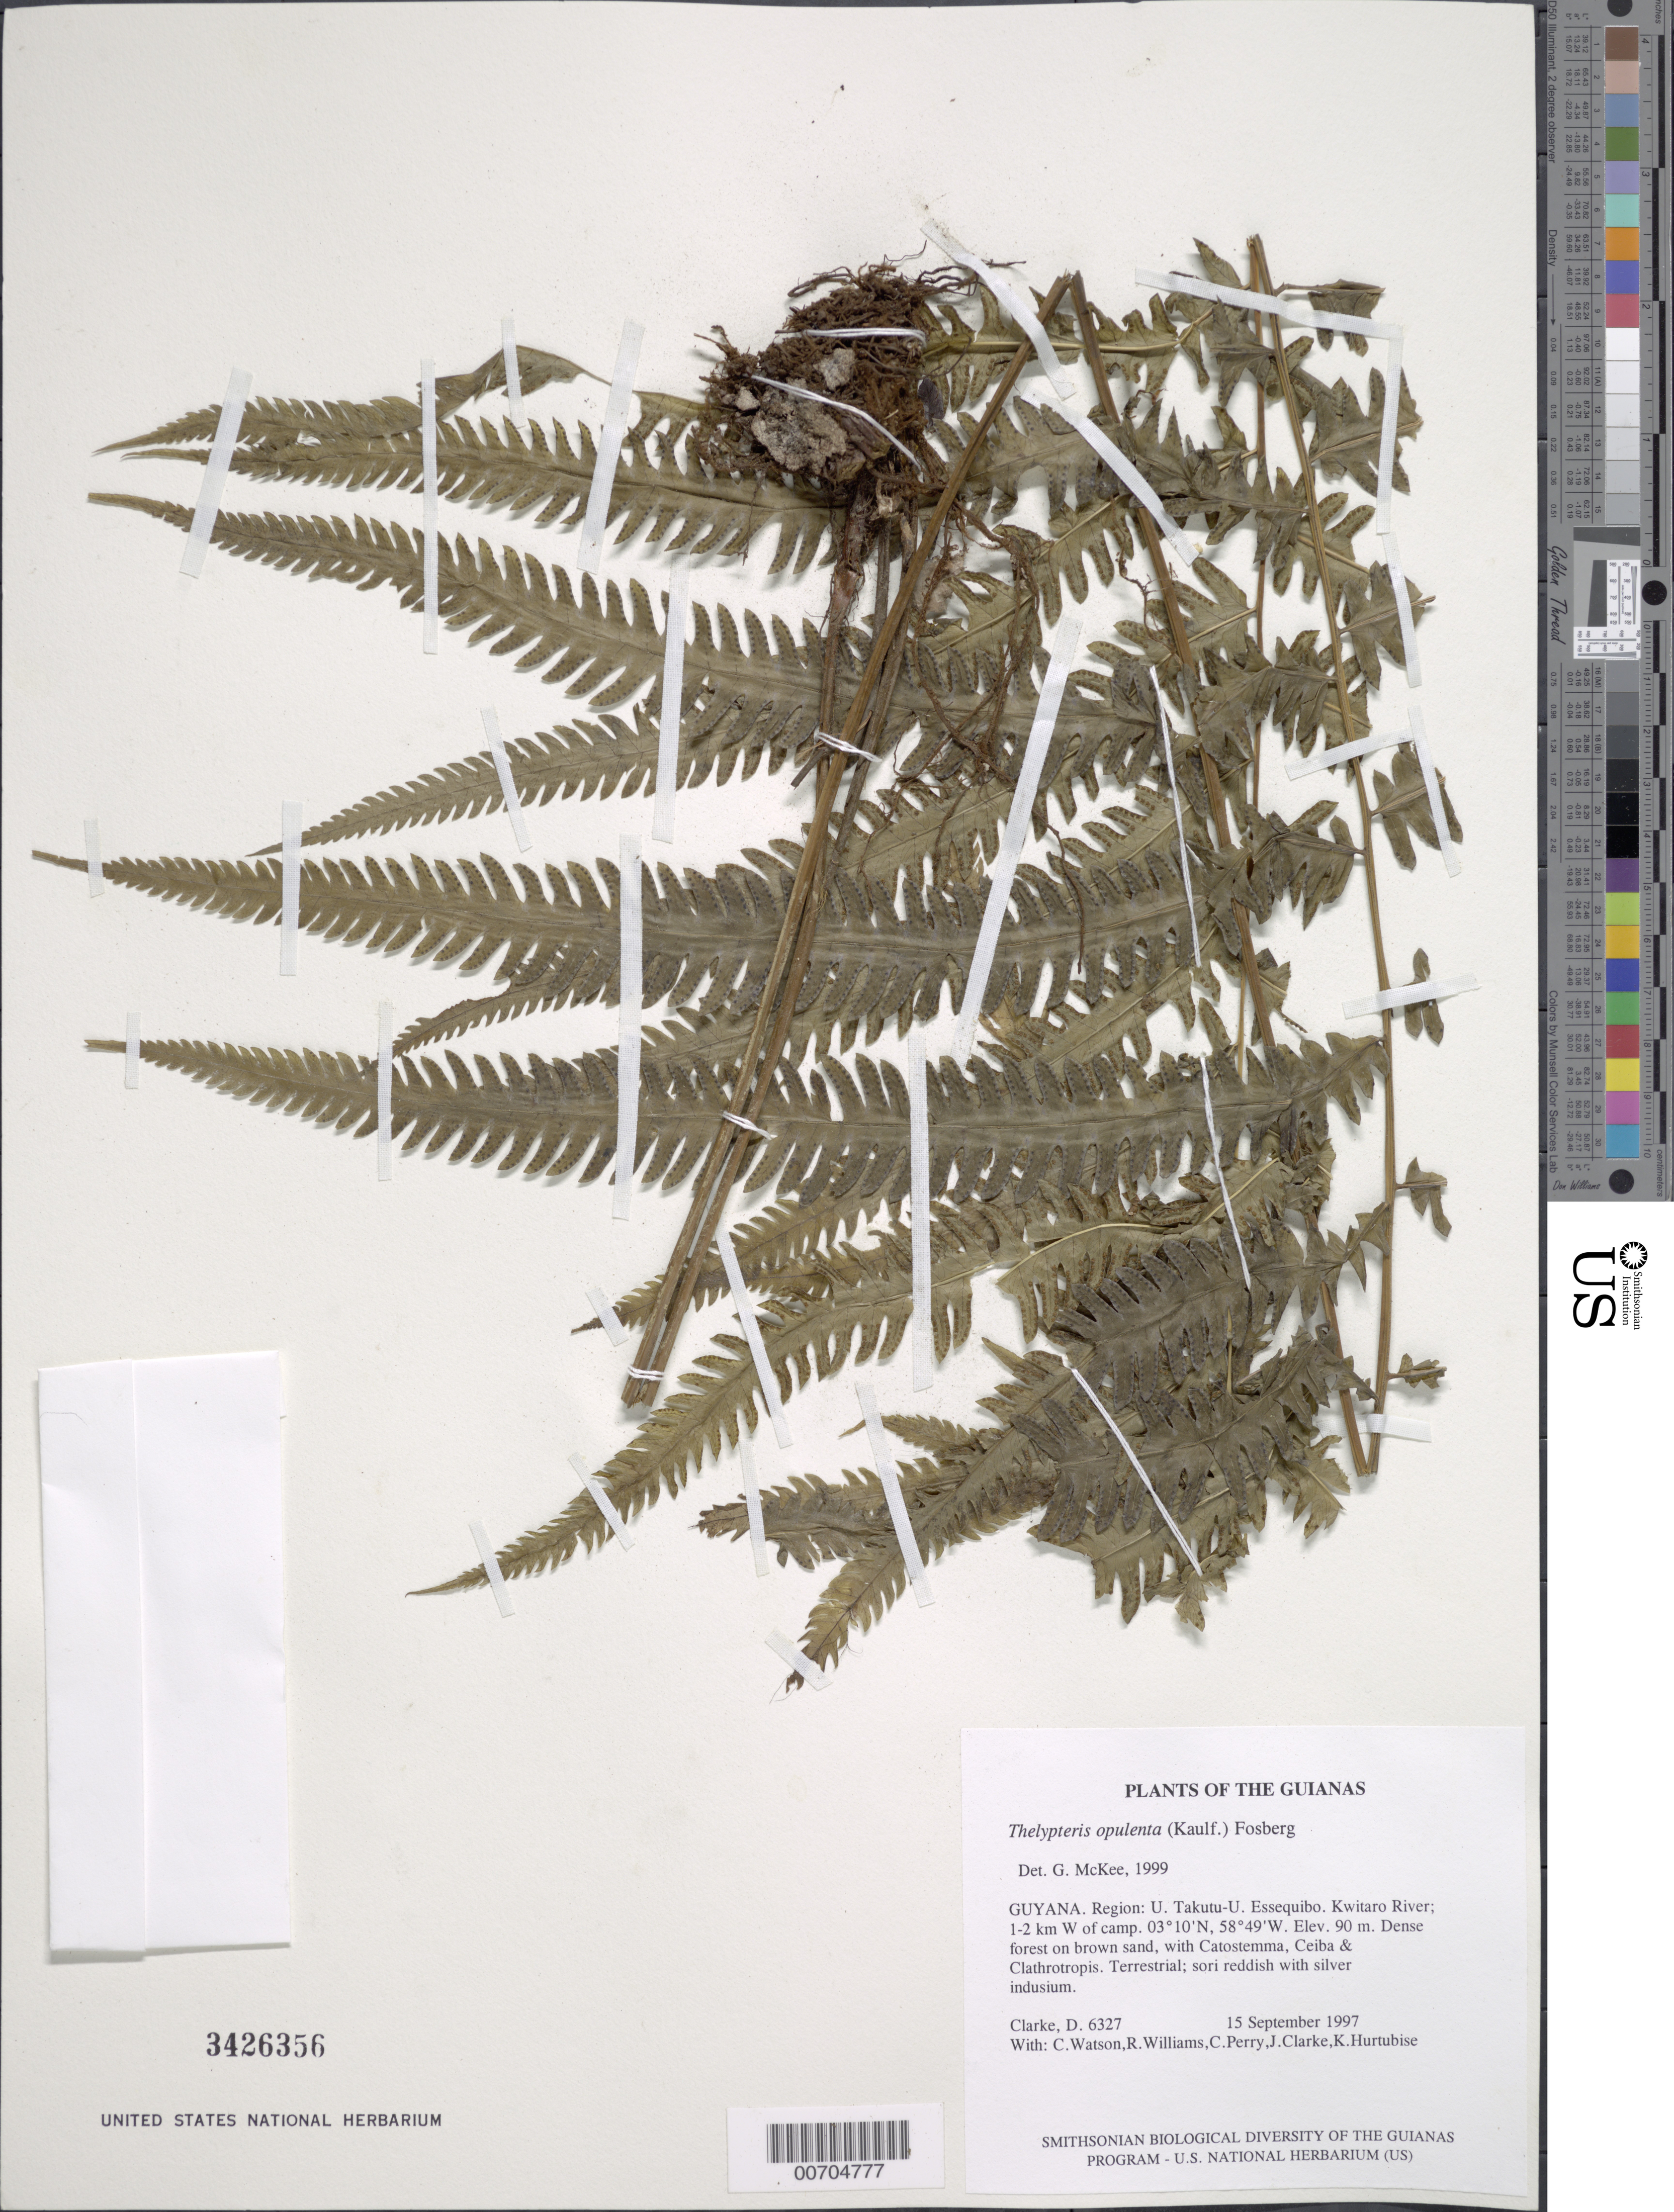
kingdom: Plantae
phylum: Tracheophyta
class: Polypodiopsida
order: Polypodiales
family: Thelypteridaceae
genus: Amphineuron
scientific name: Amphineuron opulentum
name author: (Kaulf.) Holttum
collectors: H. D. Clarke, C. Watson, R. Williams, C. Perry, J. Clarke & K. Hurtubise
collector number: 6327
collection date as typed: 15 September 1997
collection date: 1997-09-15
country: Guyana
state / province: U. Takutu-U. Essequibo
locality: Kwitaro River; 1-2 km W of camp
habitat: Dense forest on brown sand, with Catostemma, Ceiba & Clathrotropis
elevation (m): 90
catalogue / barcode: US 3426356